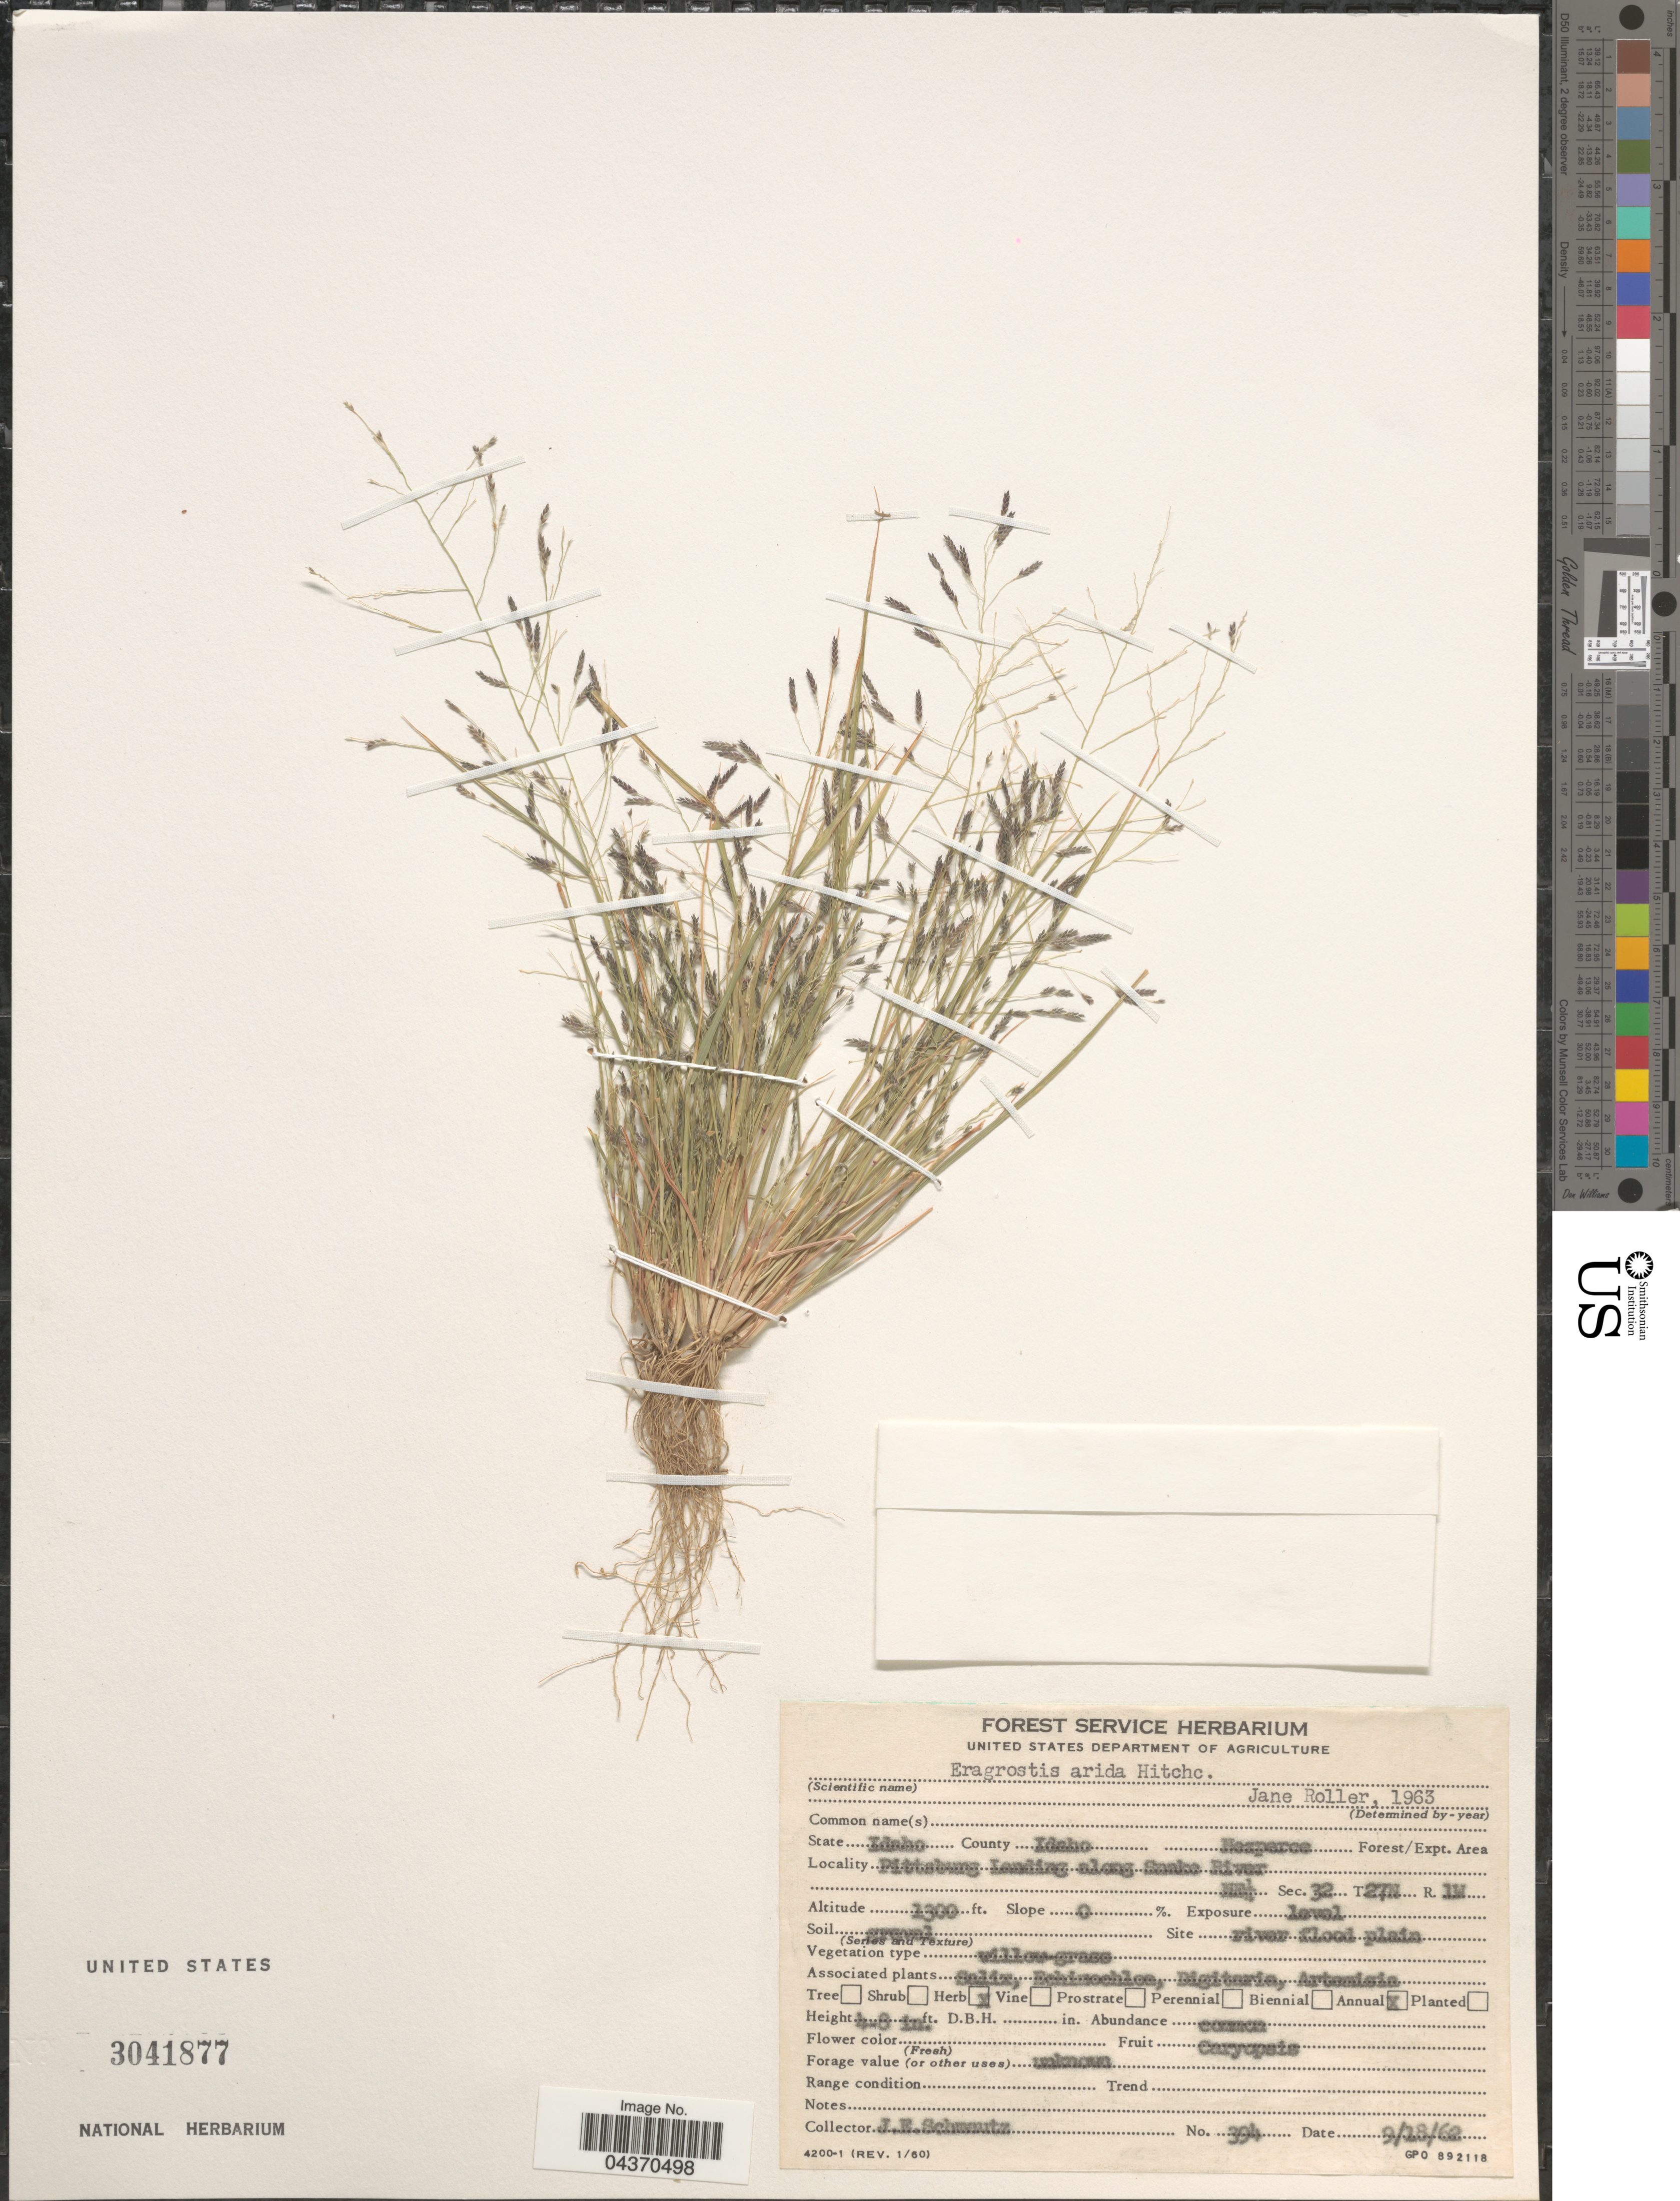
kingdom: Plantae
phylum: Tracheophyta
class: Liliopsida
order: Poales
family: Poaceae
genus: Eragrostis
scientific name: Eragrostis pectinacea var. miserrima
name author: (E. Fourn.) Reeder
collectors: J. Schmautz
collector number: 394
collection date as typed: Transcribed d/m/y: 28/9/62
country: United States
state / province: Idaho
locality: County Idaho. Nezperce Forest/Expt. Area. Pittsburg Landing along Snake River. NE¼ Sec. 32, T27N R.1W. Slope O.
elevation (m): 396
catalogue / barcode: US 3041877